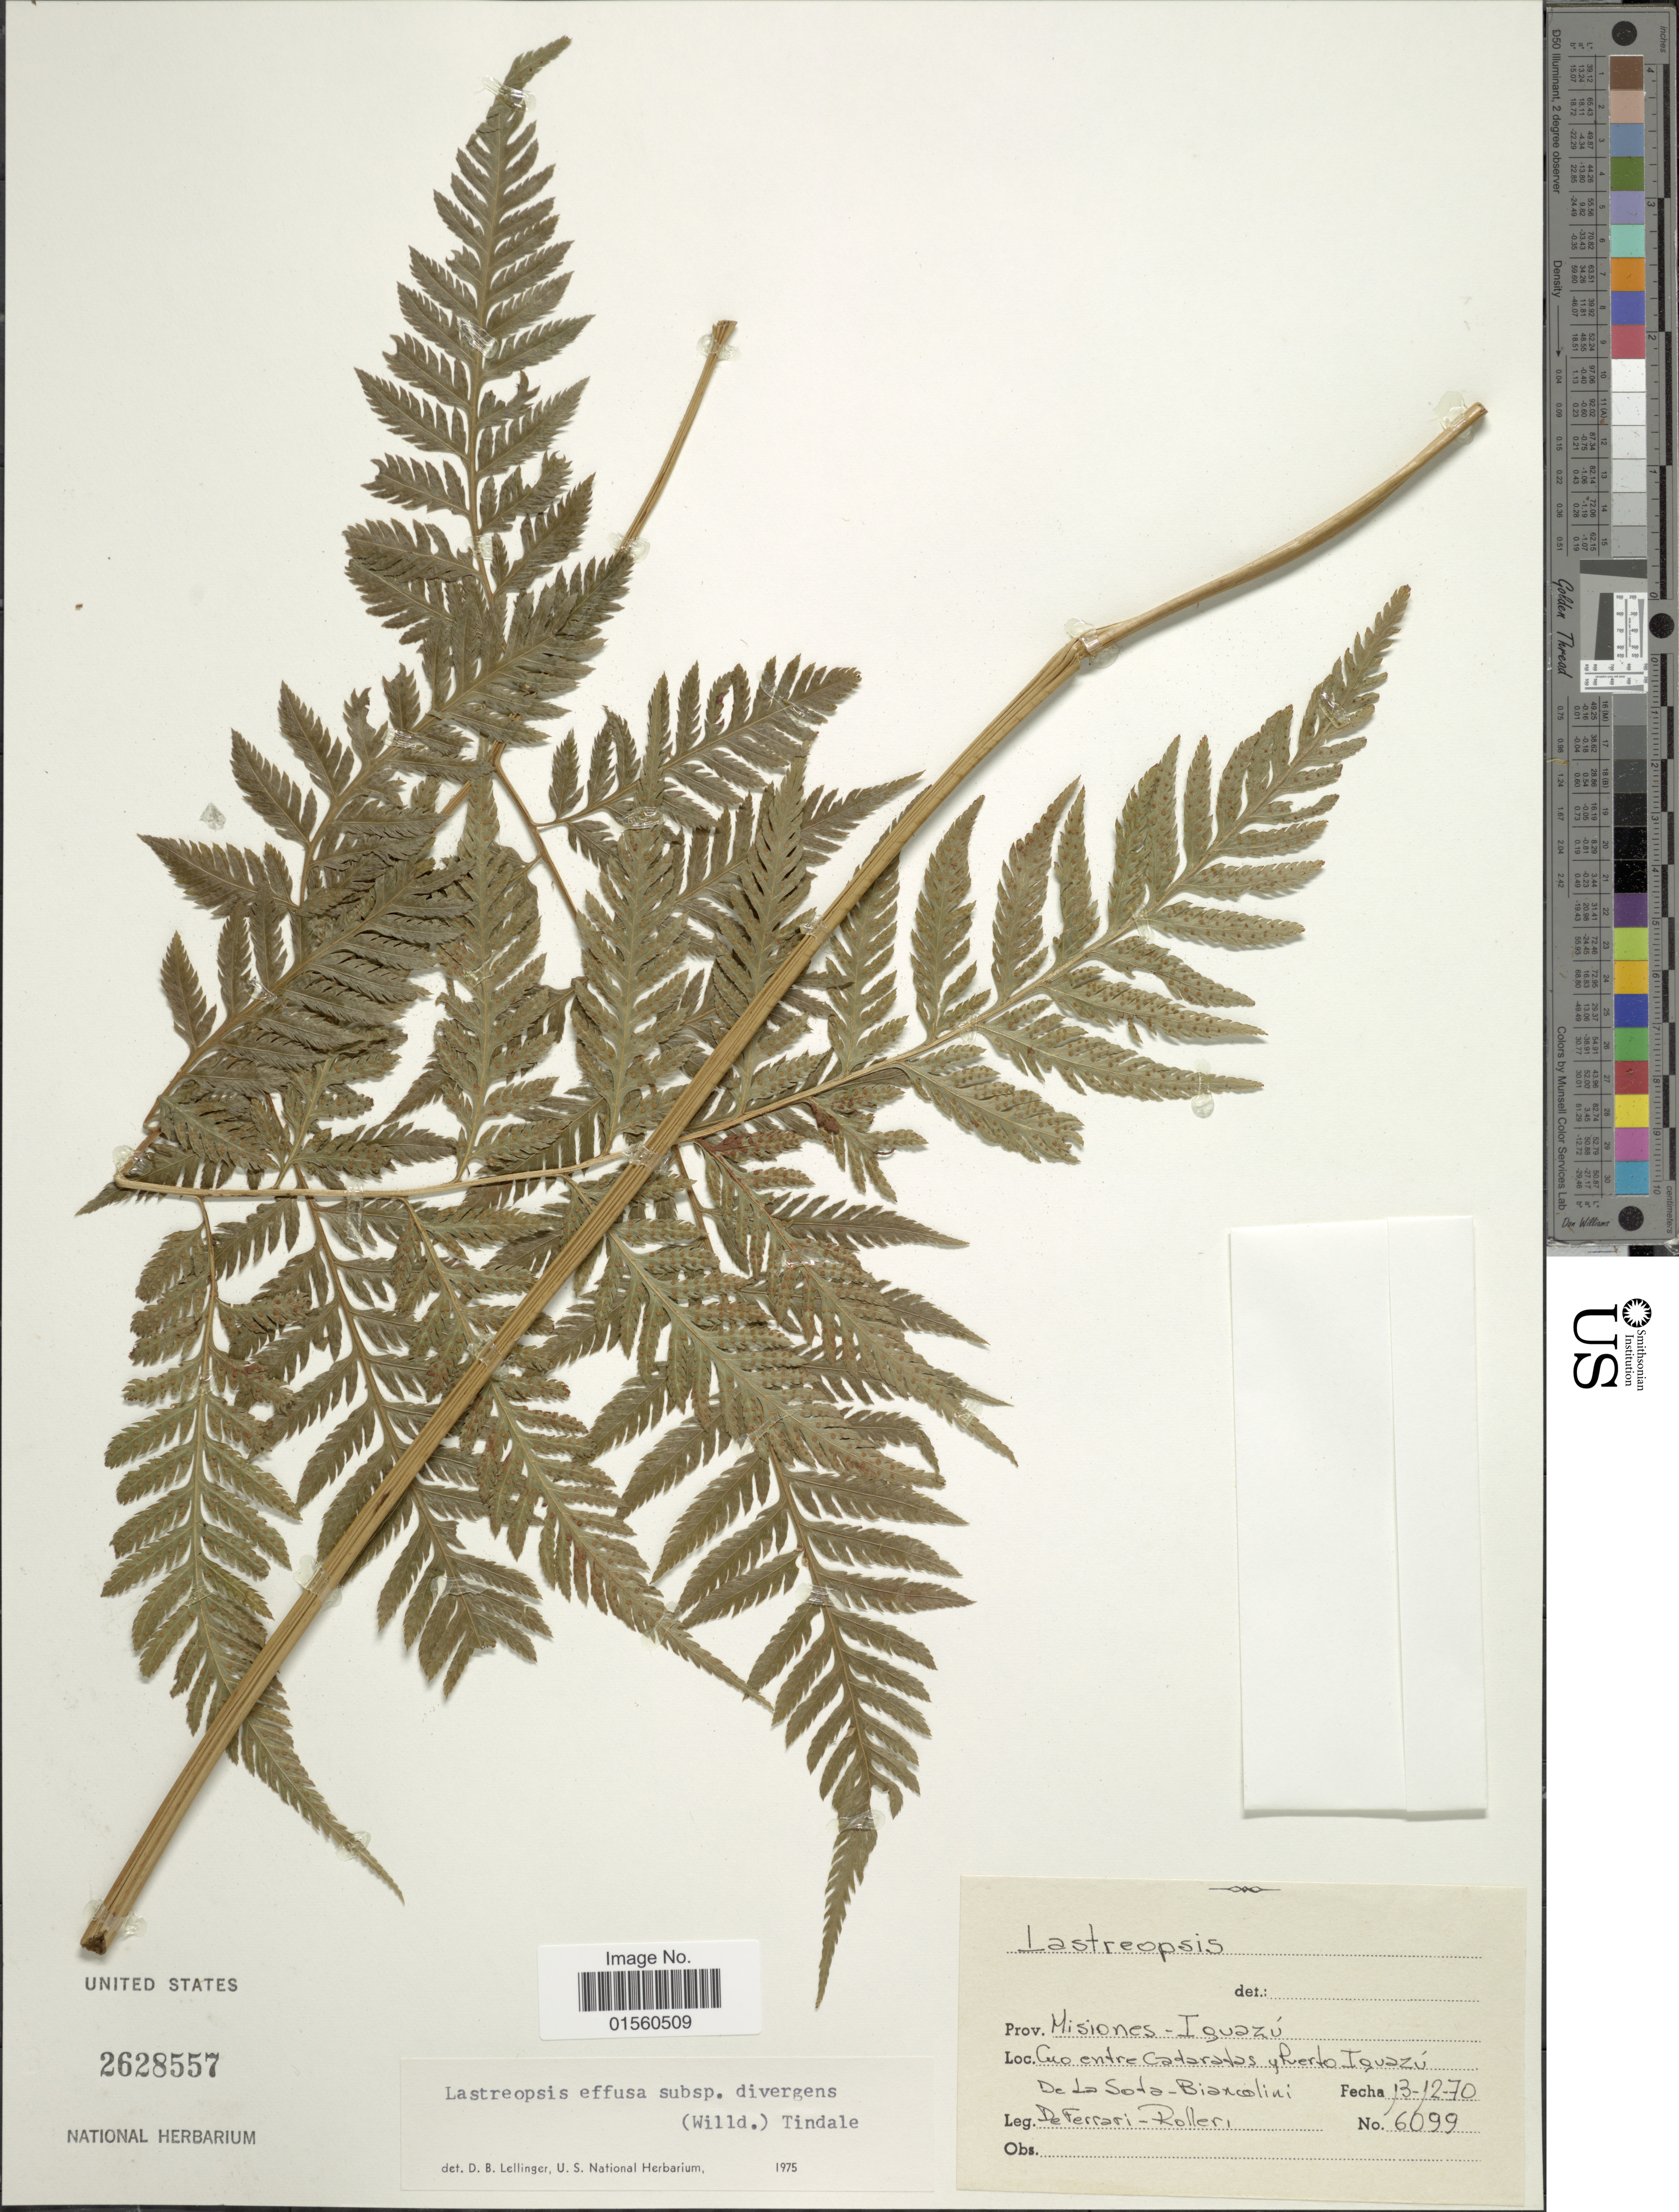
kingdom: Plantae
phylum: Tracheophyta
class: Polypodiopsida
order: Polypodiales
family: Dryopteridaceae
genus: Parapolystichum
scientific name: Parapolystichum effusum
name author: (Sw.) Ching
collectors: de la Sota, Biancolini, De Ferrari & Rolleri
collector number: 6099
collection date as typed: Transcribed d/m/y: 13/12/70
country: Argentina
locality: Prov. Misiones-Iguezu, Cuo entre Cadarades y Puerto Iguezu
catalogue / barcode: US 2628557